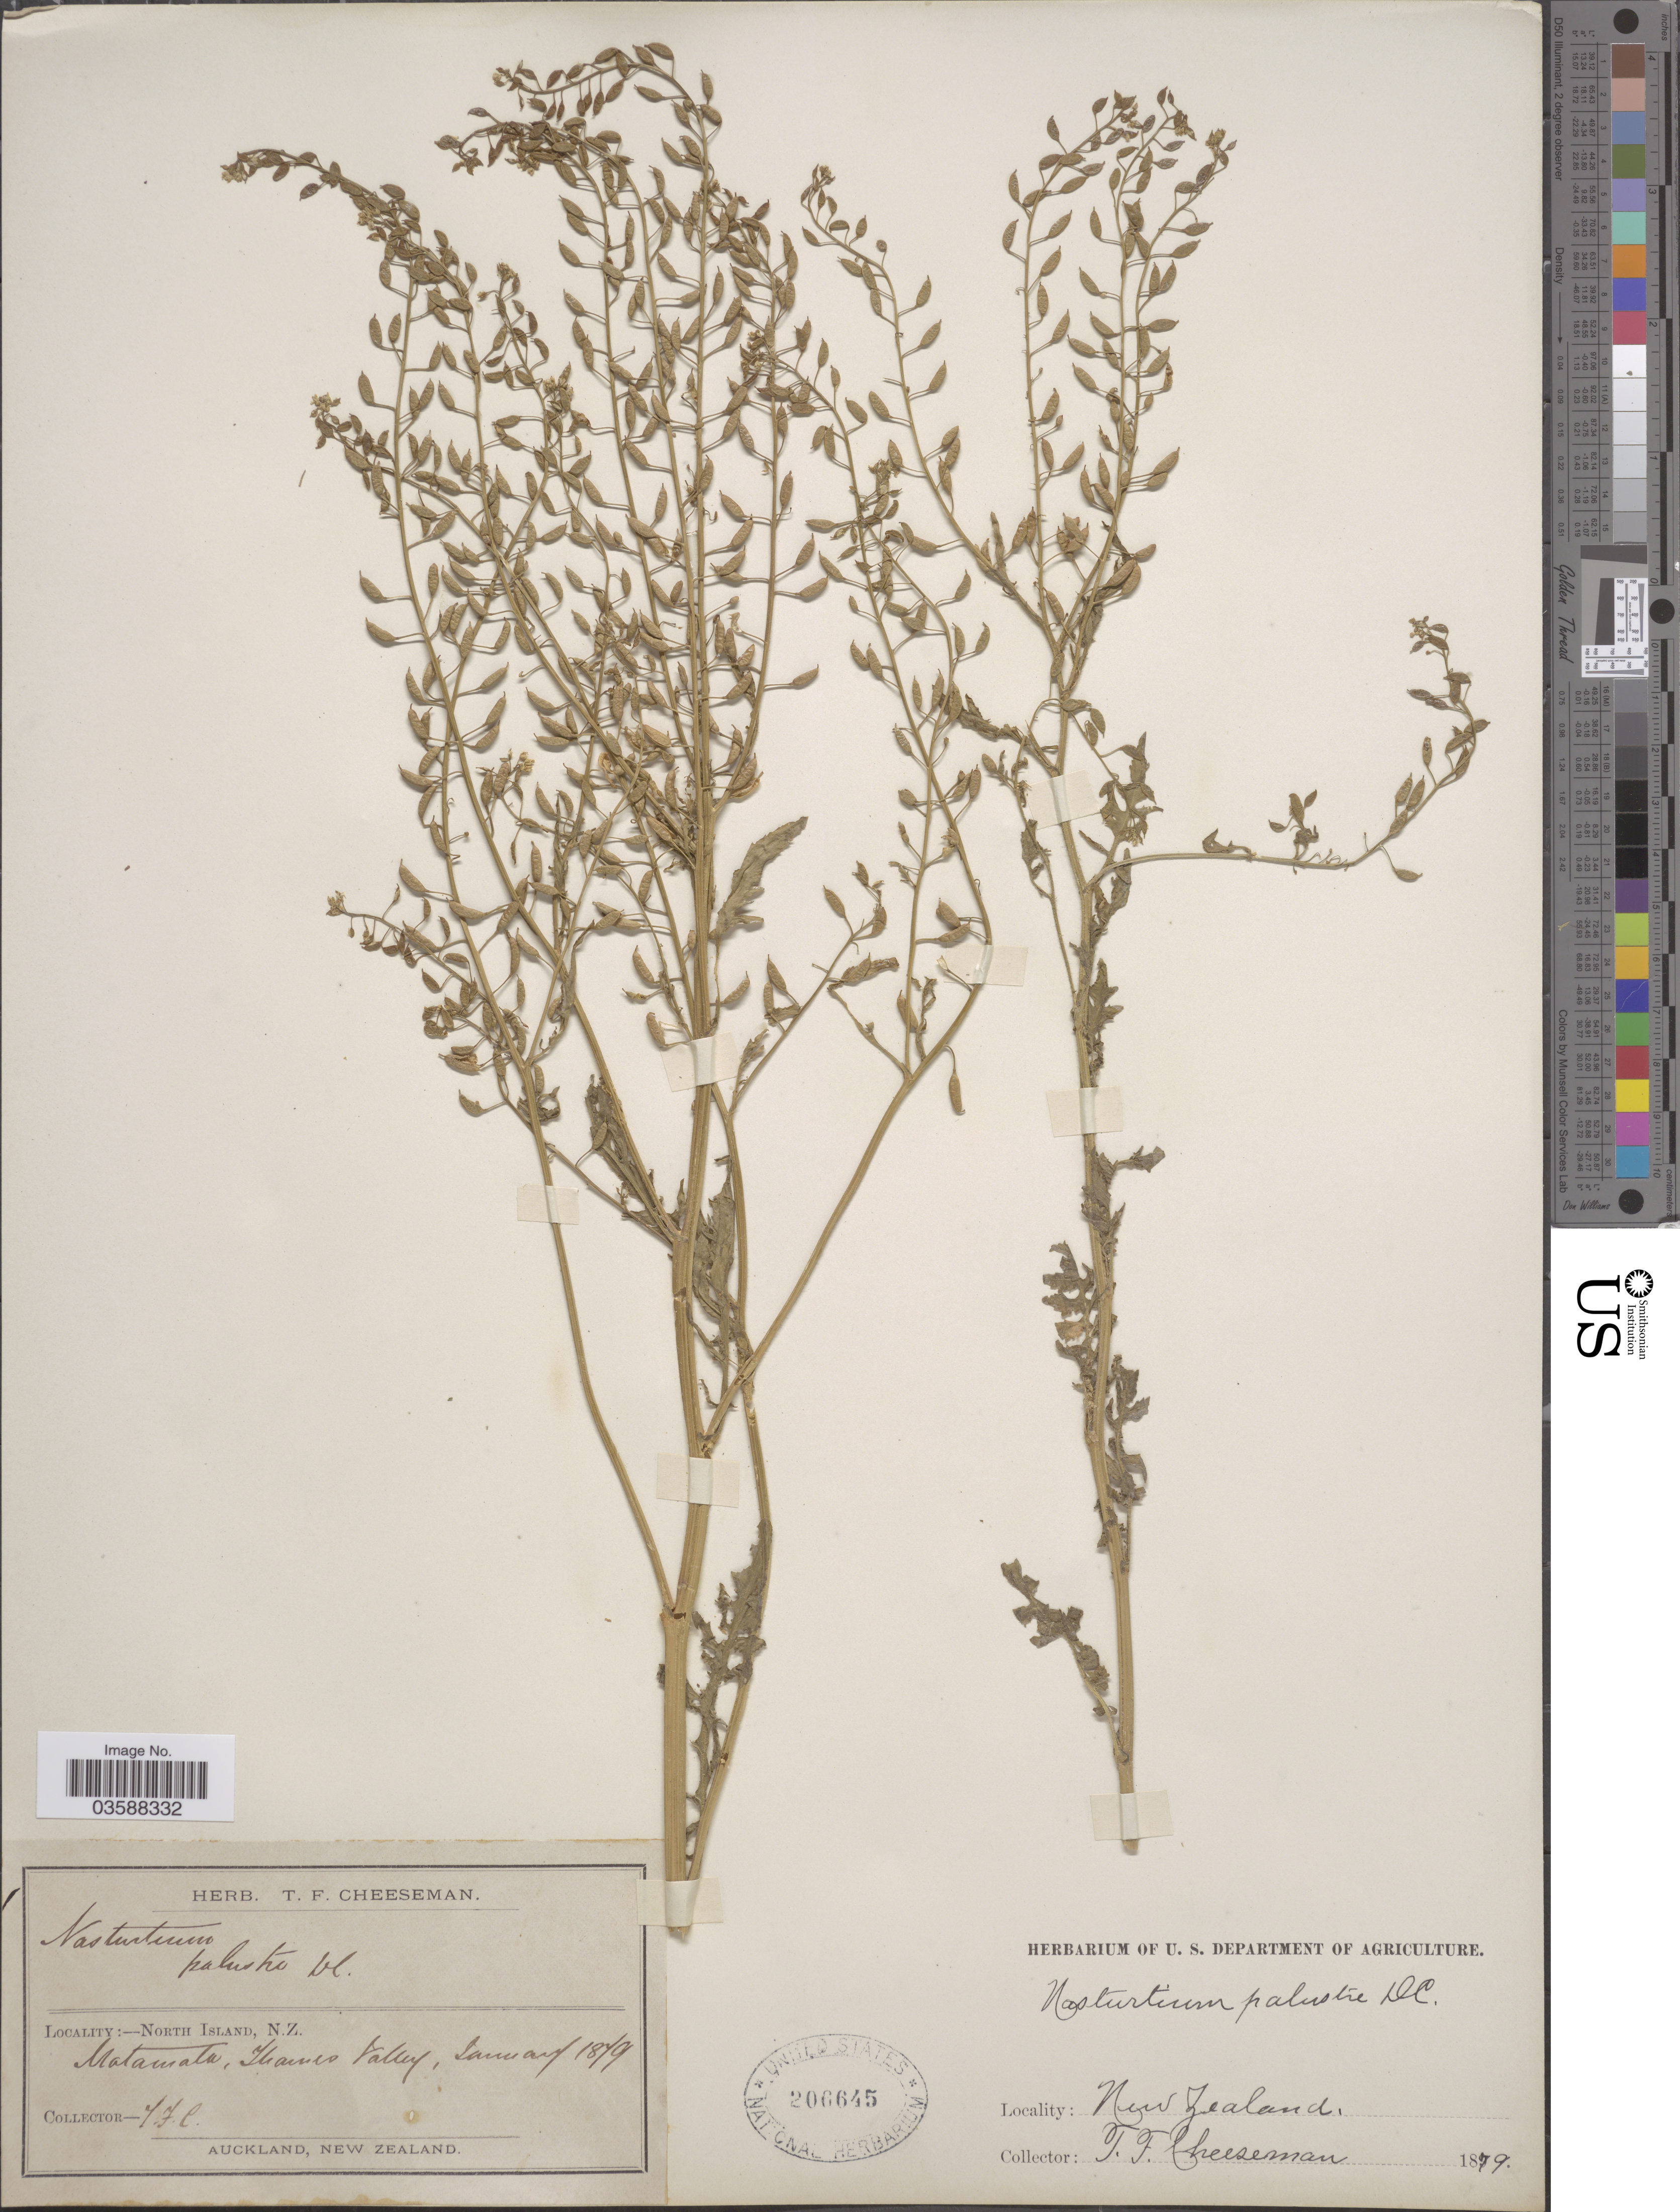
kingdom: Plantae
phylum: Tracheophyta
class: Magnoliopsida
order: Brassicales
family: Brassicaceae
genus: Rorippa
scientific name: Rorippa palustris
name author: (L.) Besser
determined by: Strong, M. T., (US), Smithsonian Institution - National Museum of Natural History (UNITED STATES)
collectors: T. F. Cheeseman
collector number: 1?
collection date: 1879-01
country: New Zealand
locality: North Island. Matamata, Thames Valley.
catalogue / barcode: US 206645